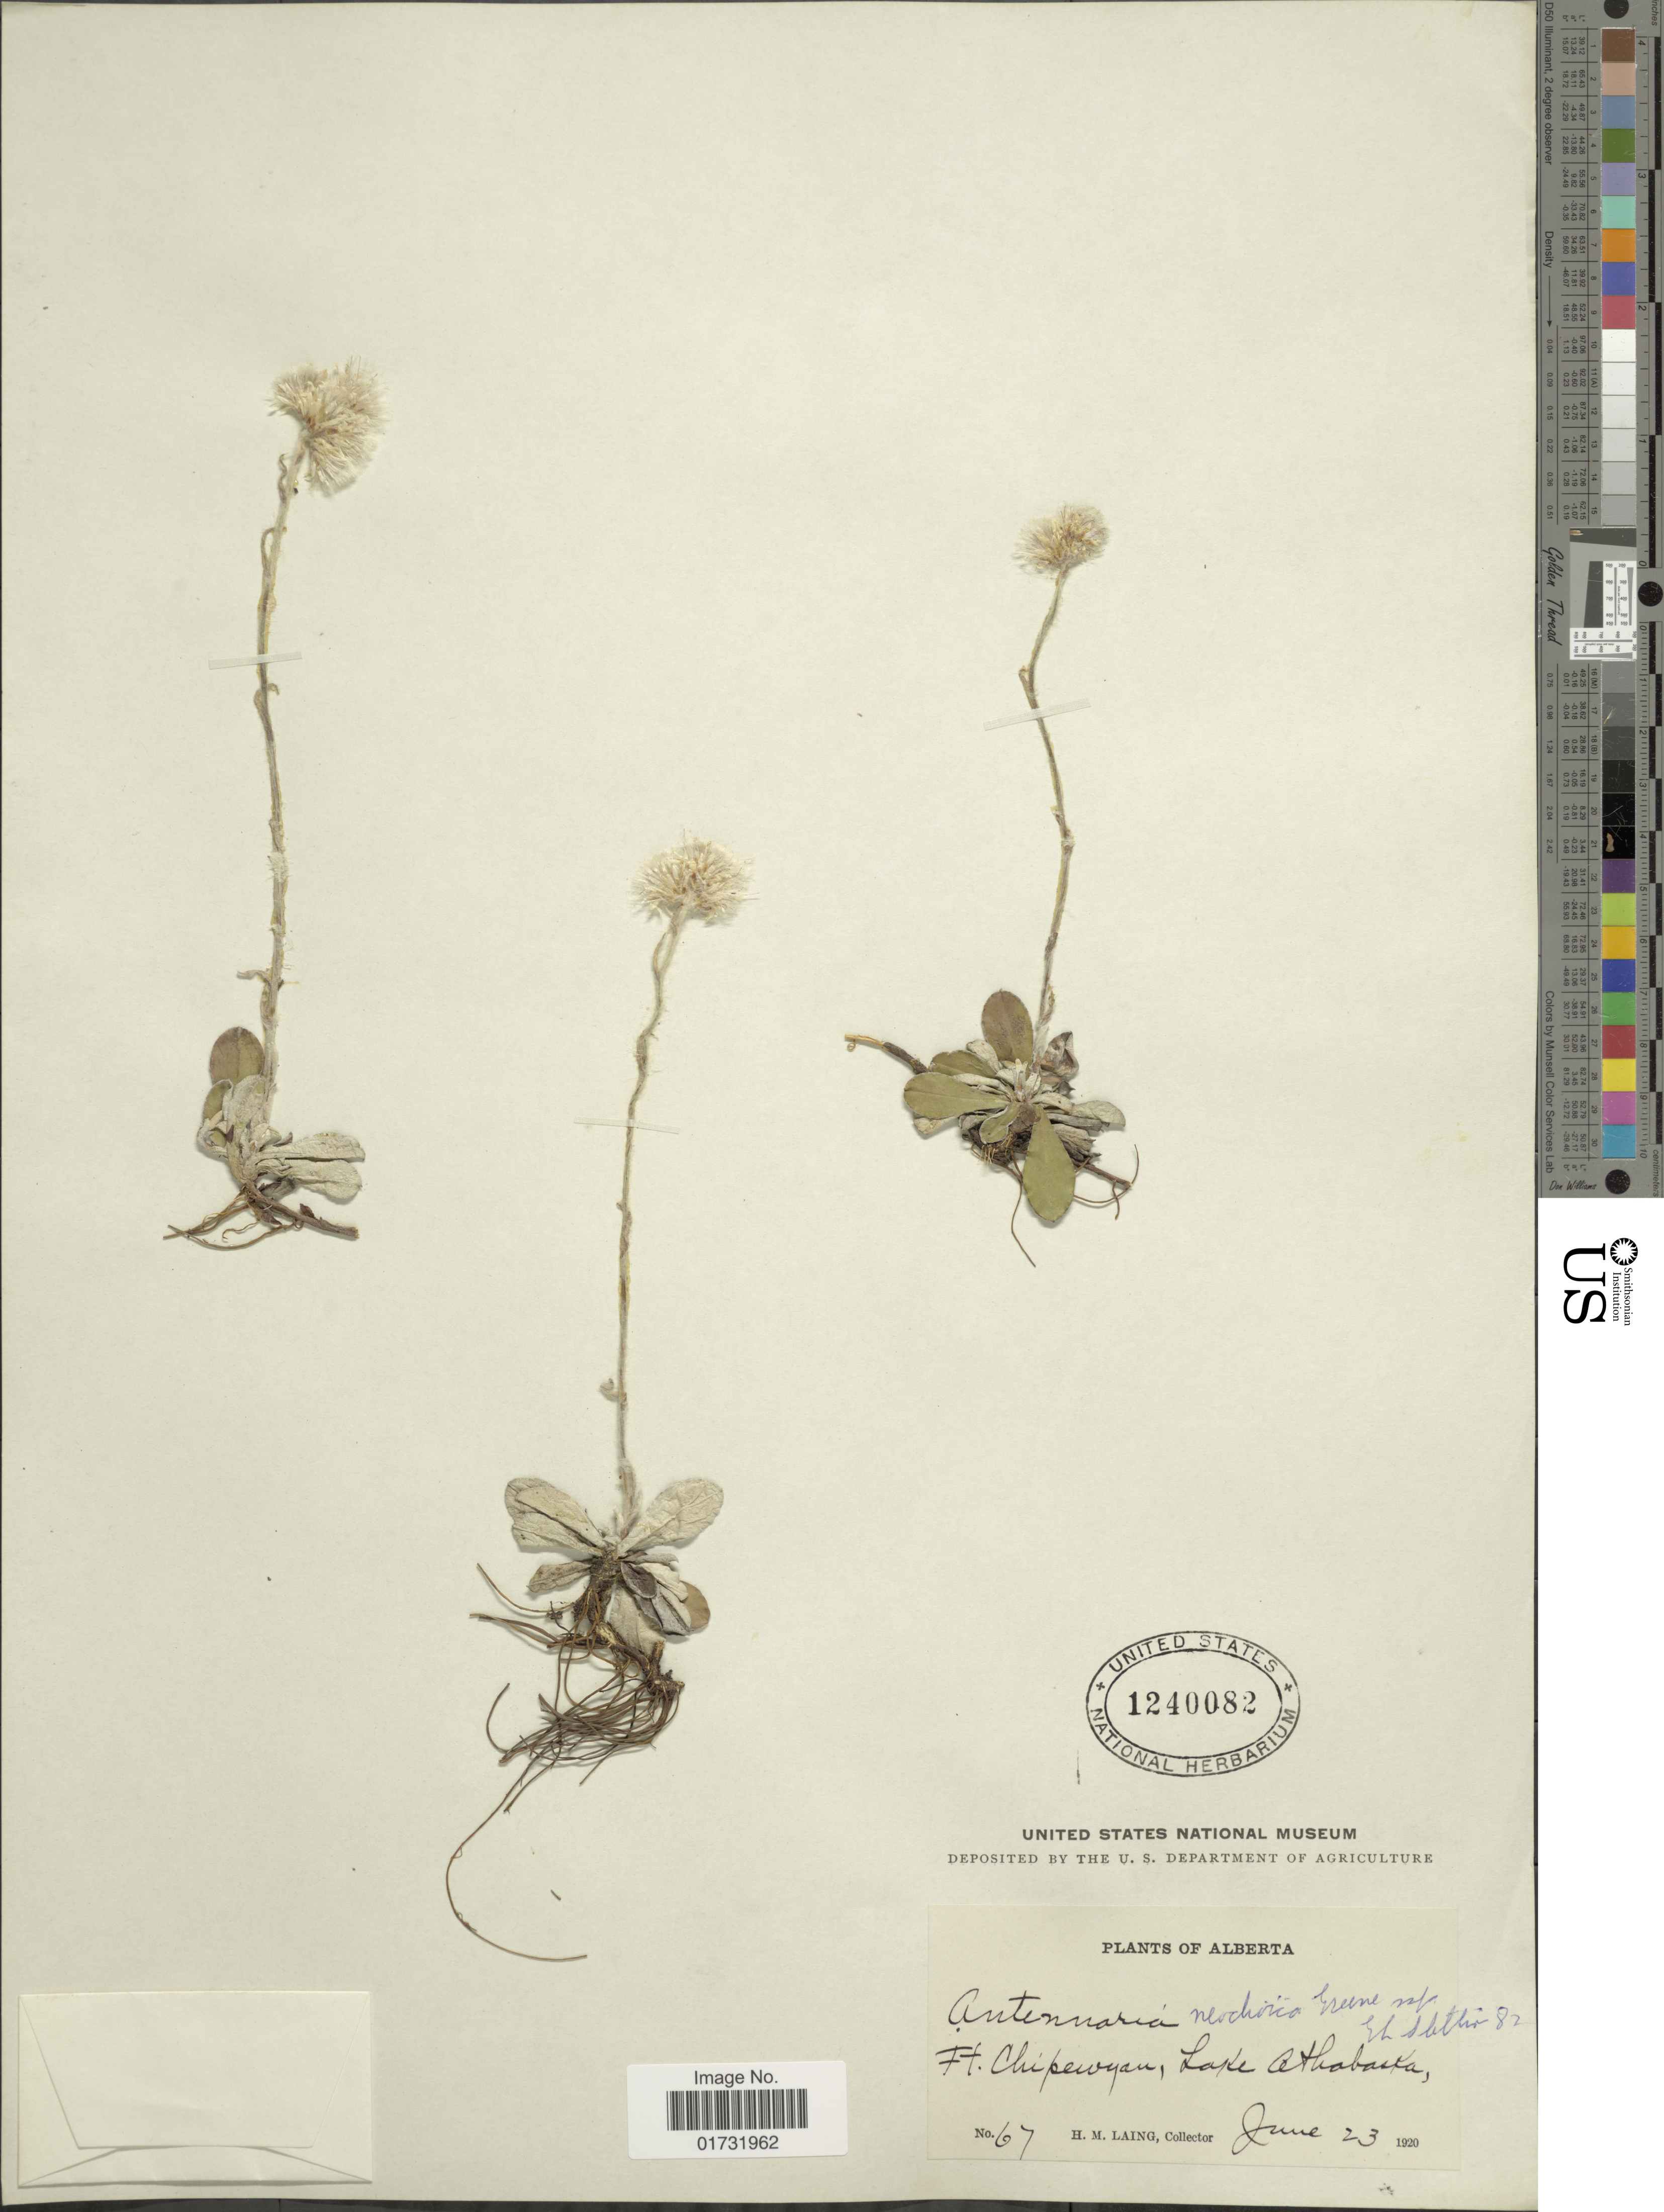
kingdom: Plantae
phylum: Tracheophyta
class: Magnoliopsida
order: Asterales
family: Asteraceae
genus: Antennaria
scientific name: Antennaria neodioica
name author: Greene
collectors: H. Laing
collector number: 67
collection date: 1920-06-23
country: Canada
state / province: Alberta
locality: Ft. Chipewyan, Lake Athabaska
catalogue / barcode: US 1240082